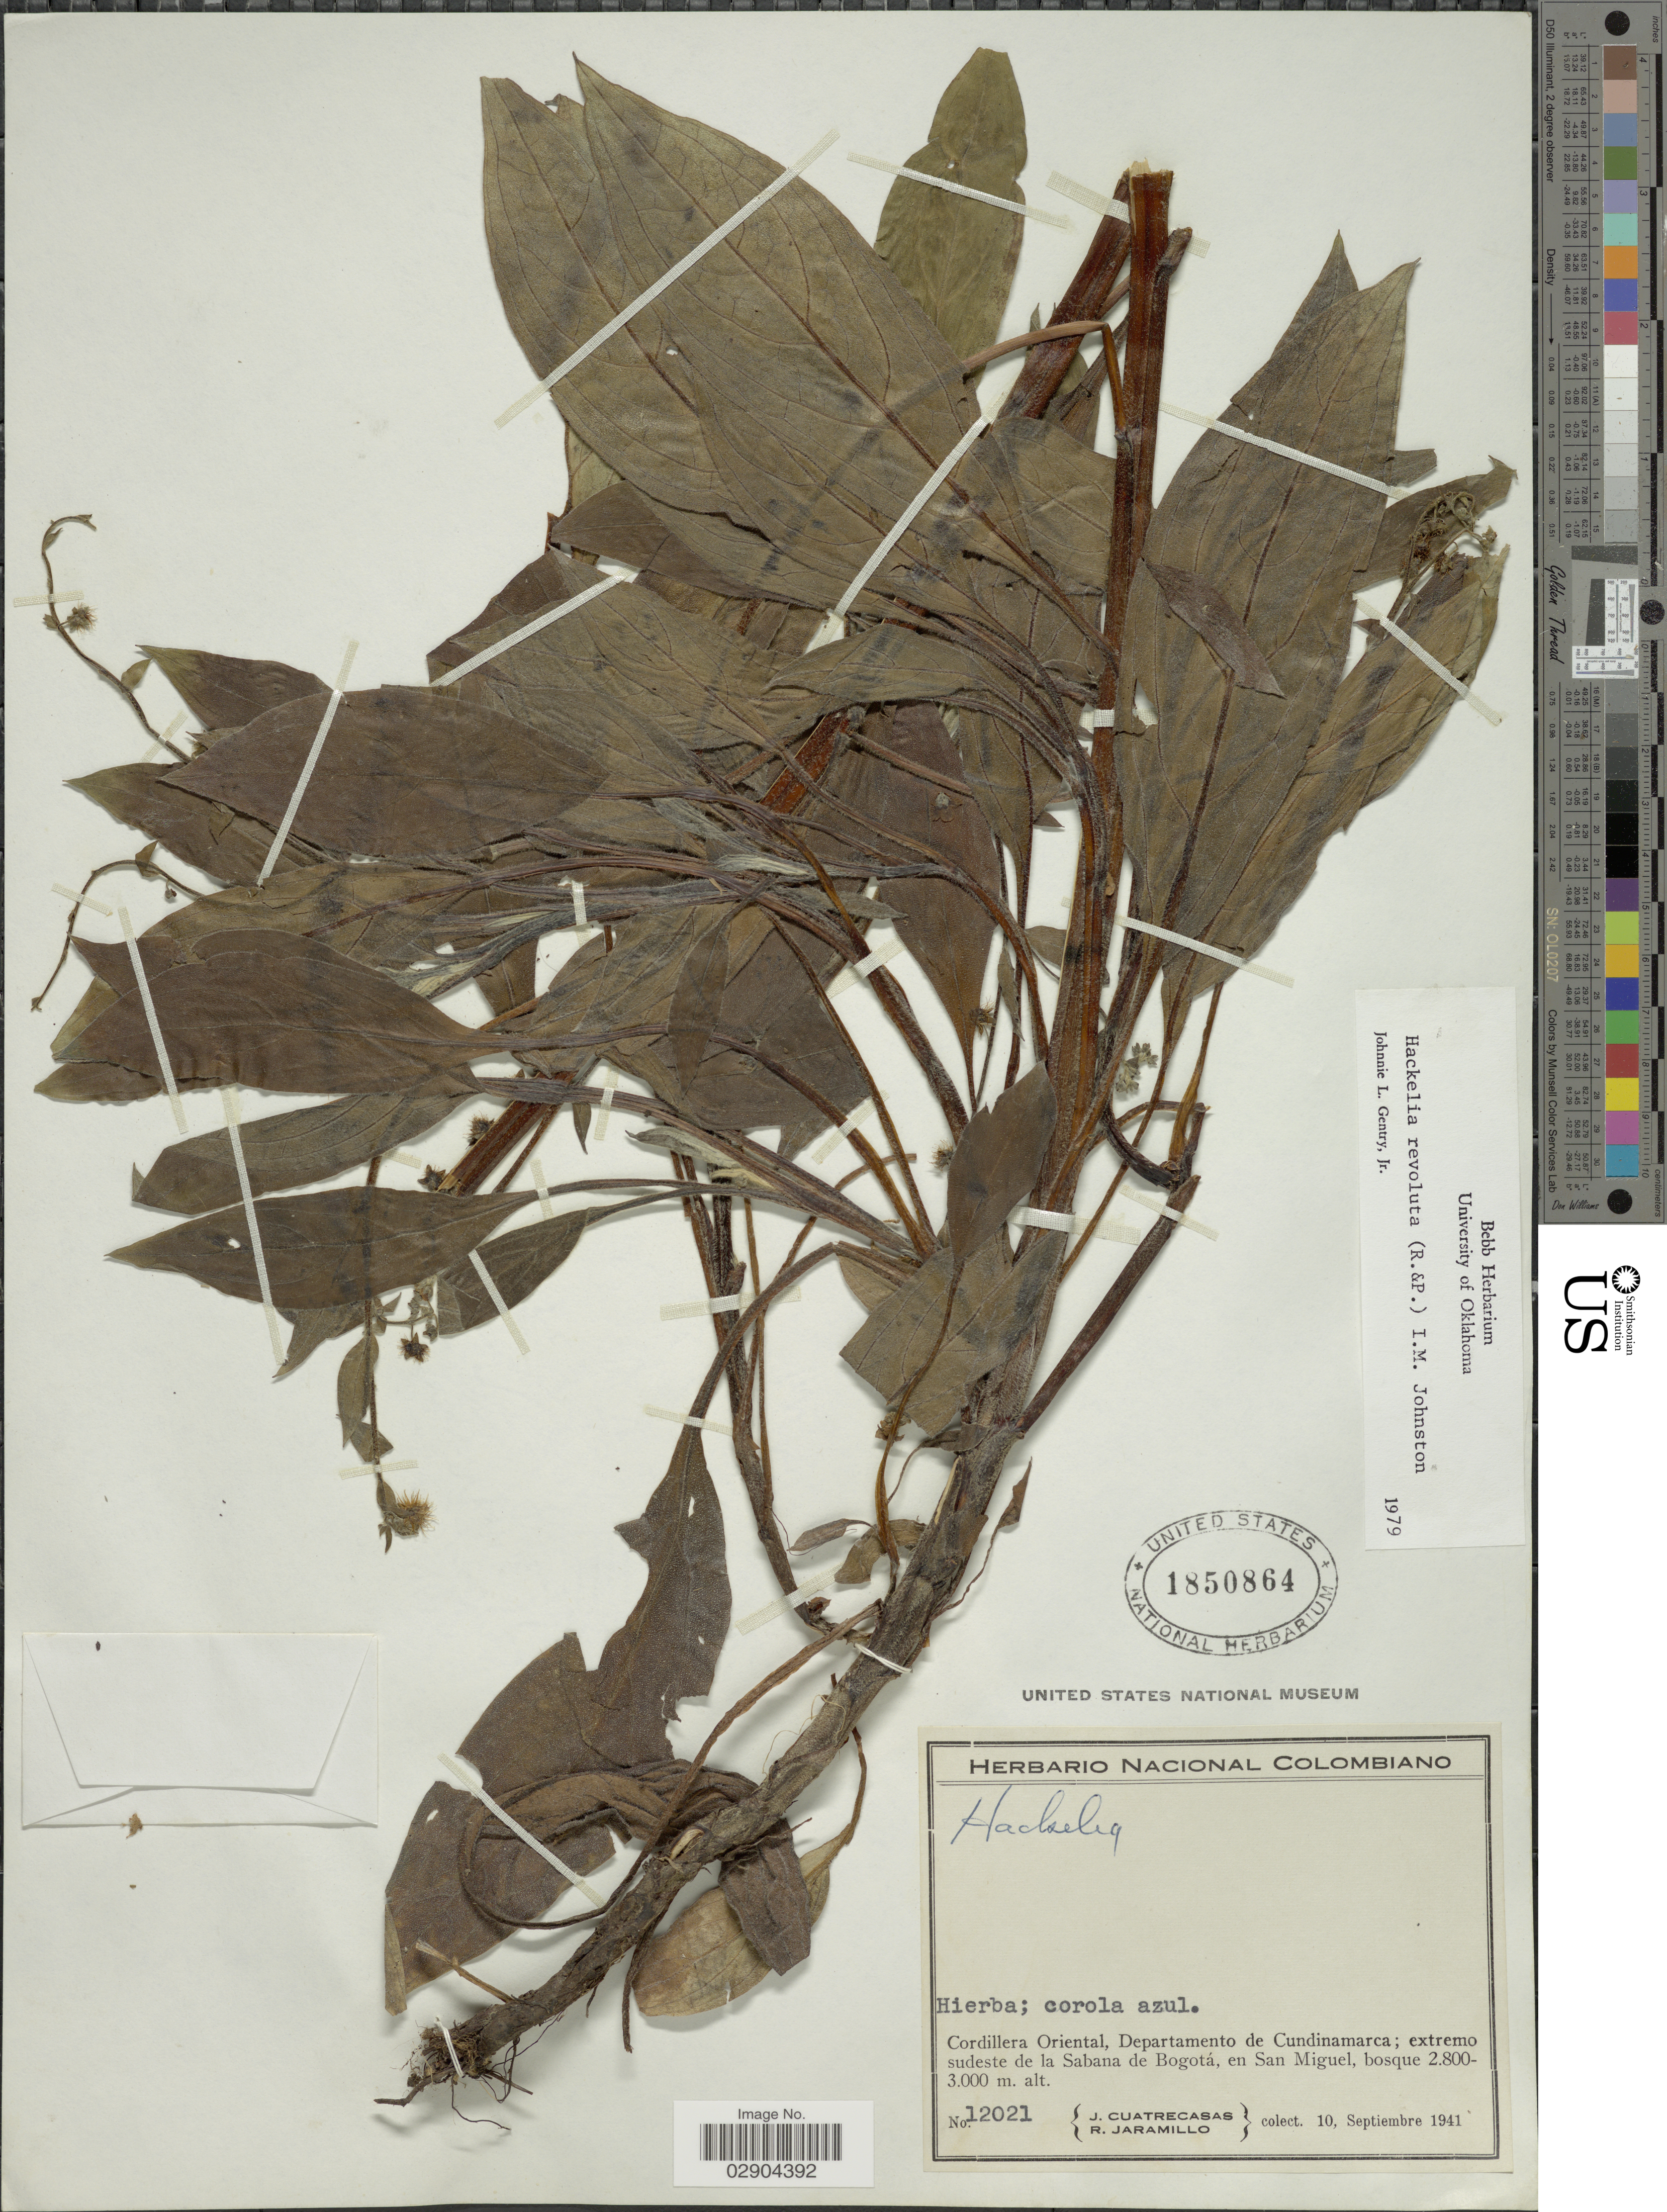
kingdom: Plantae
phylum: Tracheophyta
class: Magnoliopsida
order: Boraginales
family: Boraginaceae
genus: Hackelia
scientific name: Hackelia revoluta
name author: (Ruiz & Pav.) I.M. Johnst.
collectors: J. Cuatrecasas & R. Jaramillo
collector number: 12021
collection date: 1941-09-10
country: Colombia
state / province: Cundinamarca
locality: Cordillera Oriental, Departamento de Cundinamarca; extremo sudeste de la Sabana de Bogotá, en San Miguel.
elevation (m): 2800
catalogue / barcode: US 1850864